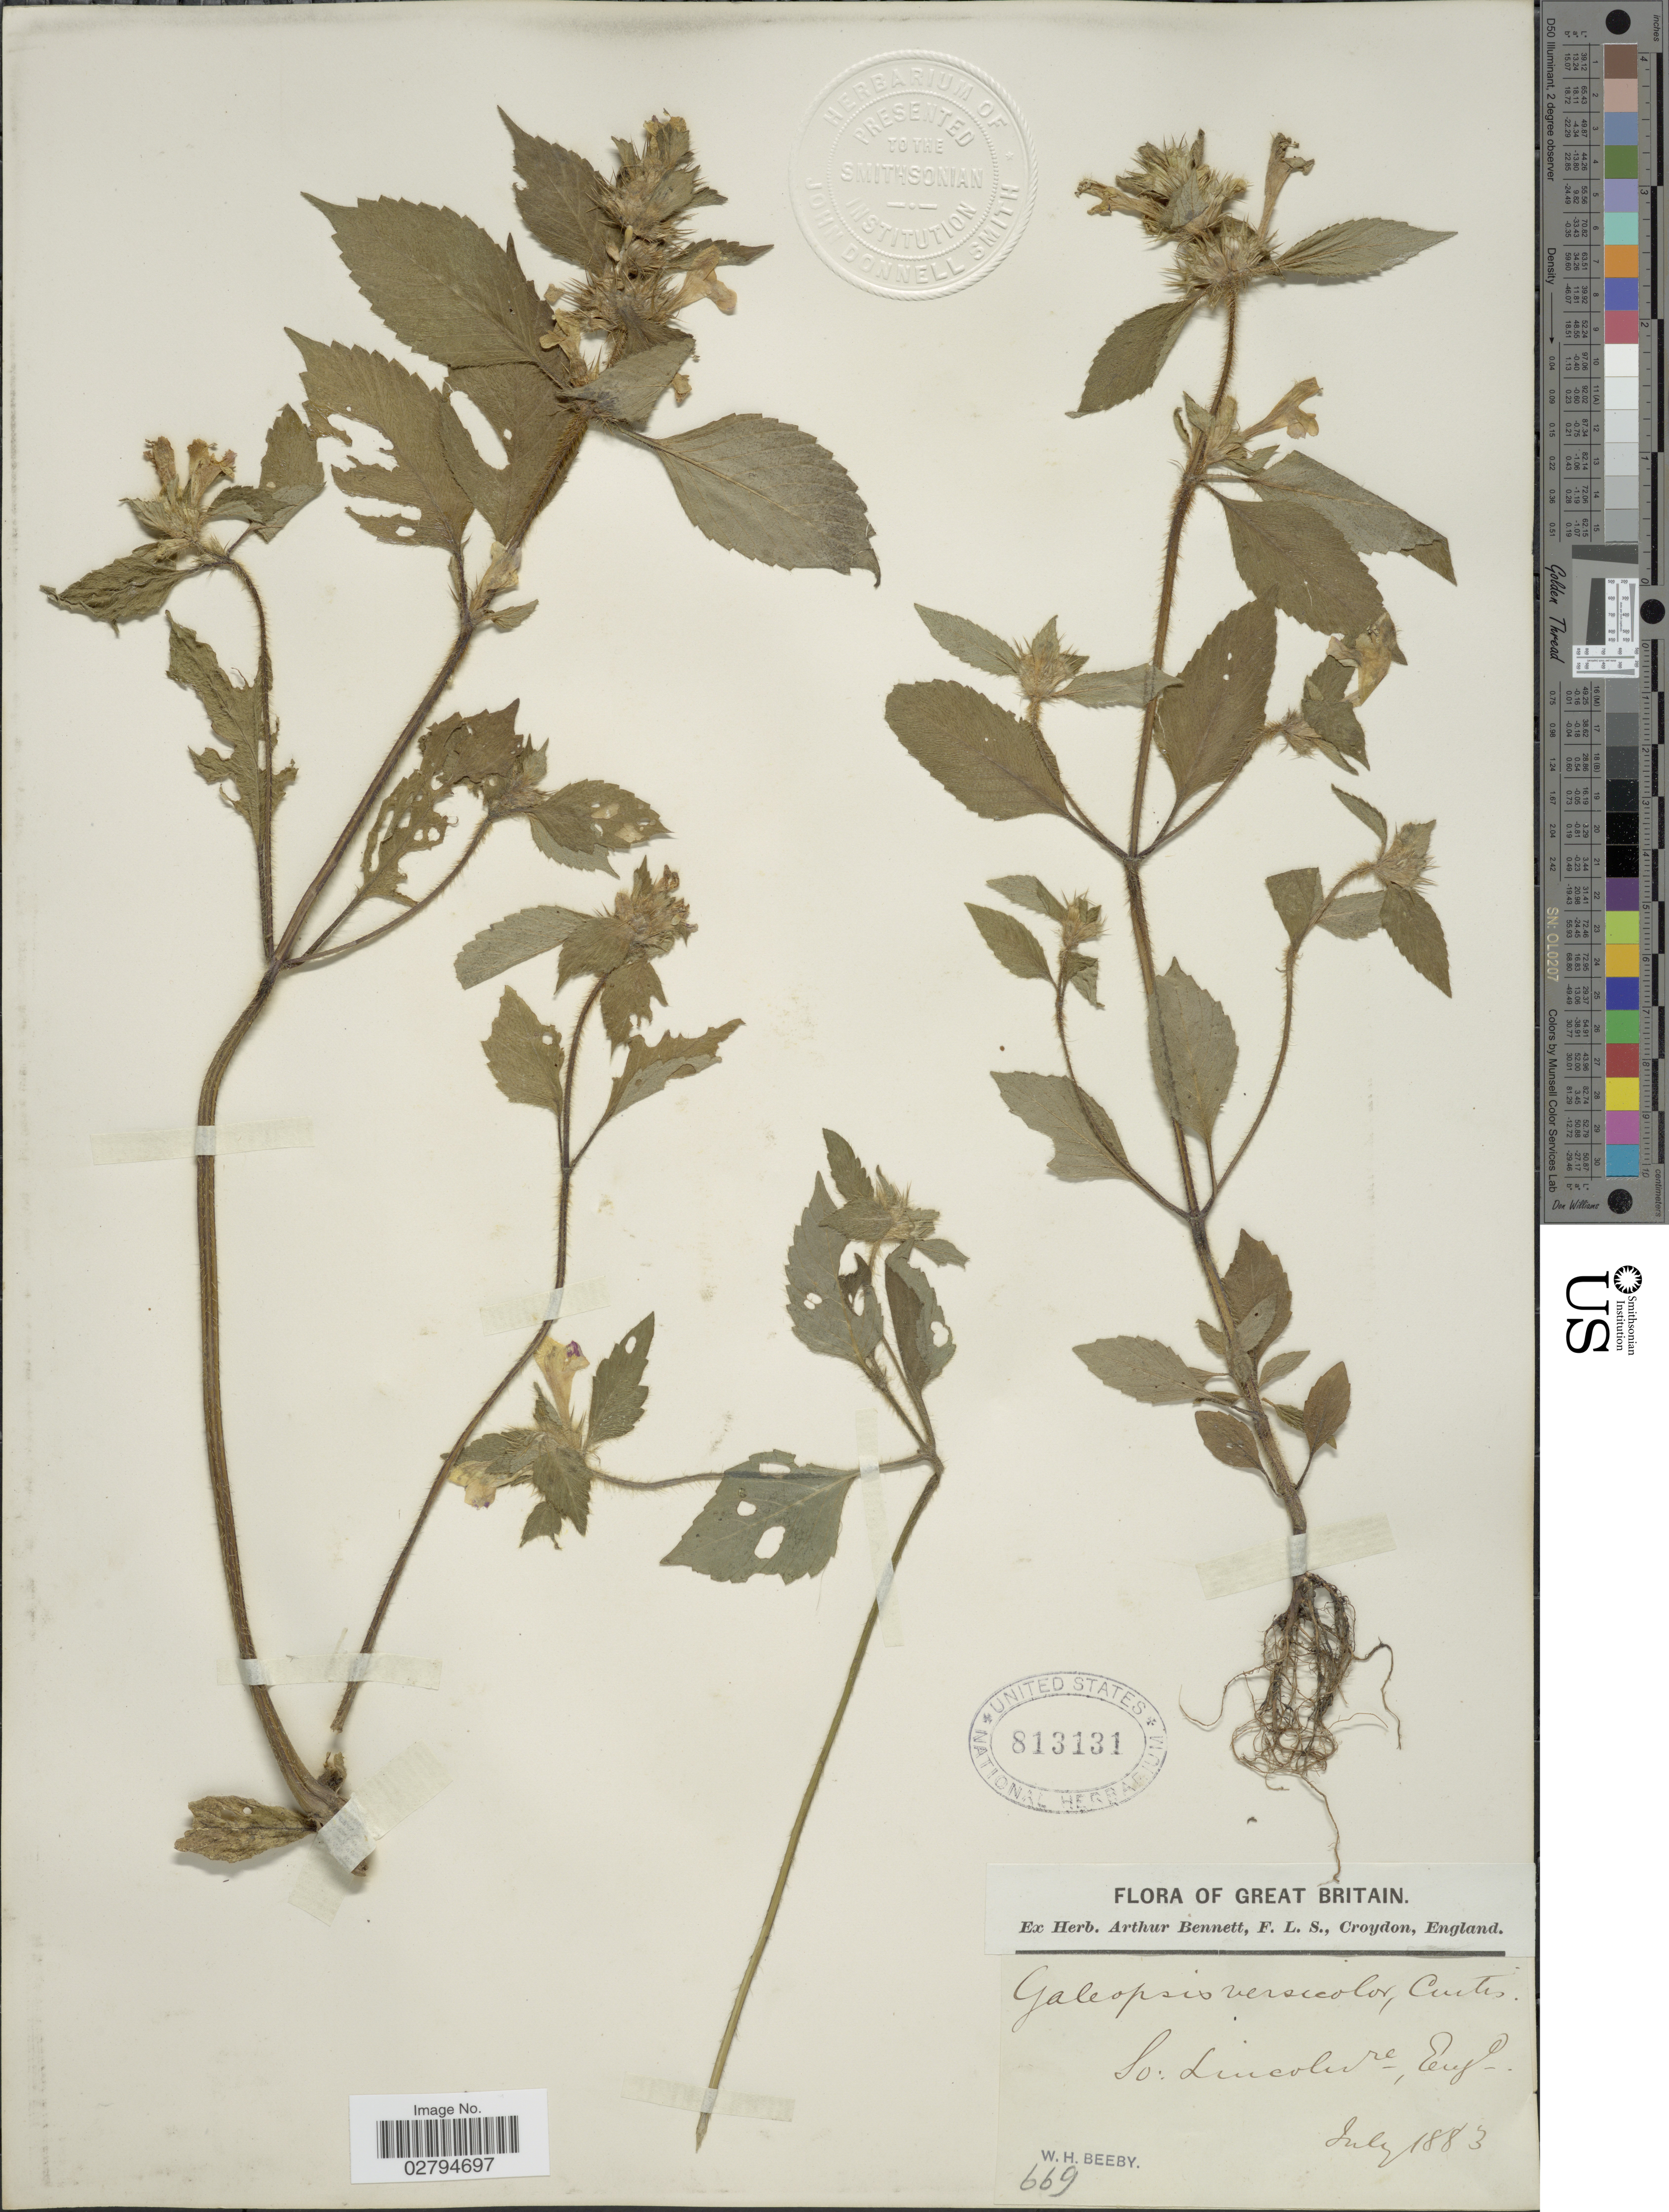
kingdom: Plantae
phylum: Tracheophyta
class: Magnoliopsida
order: Lamiales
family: Lamiaceae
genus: Galeopsis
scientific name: Galeopsis versicolor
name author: Curtis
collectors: W. Beeby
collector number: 669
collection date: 1883-07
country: United Kingdom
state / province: England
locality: Great Britain. So: Lincolnshire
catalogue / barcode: US 813131